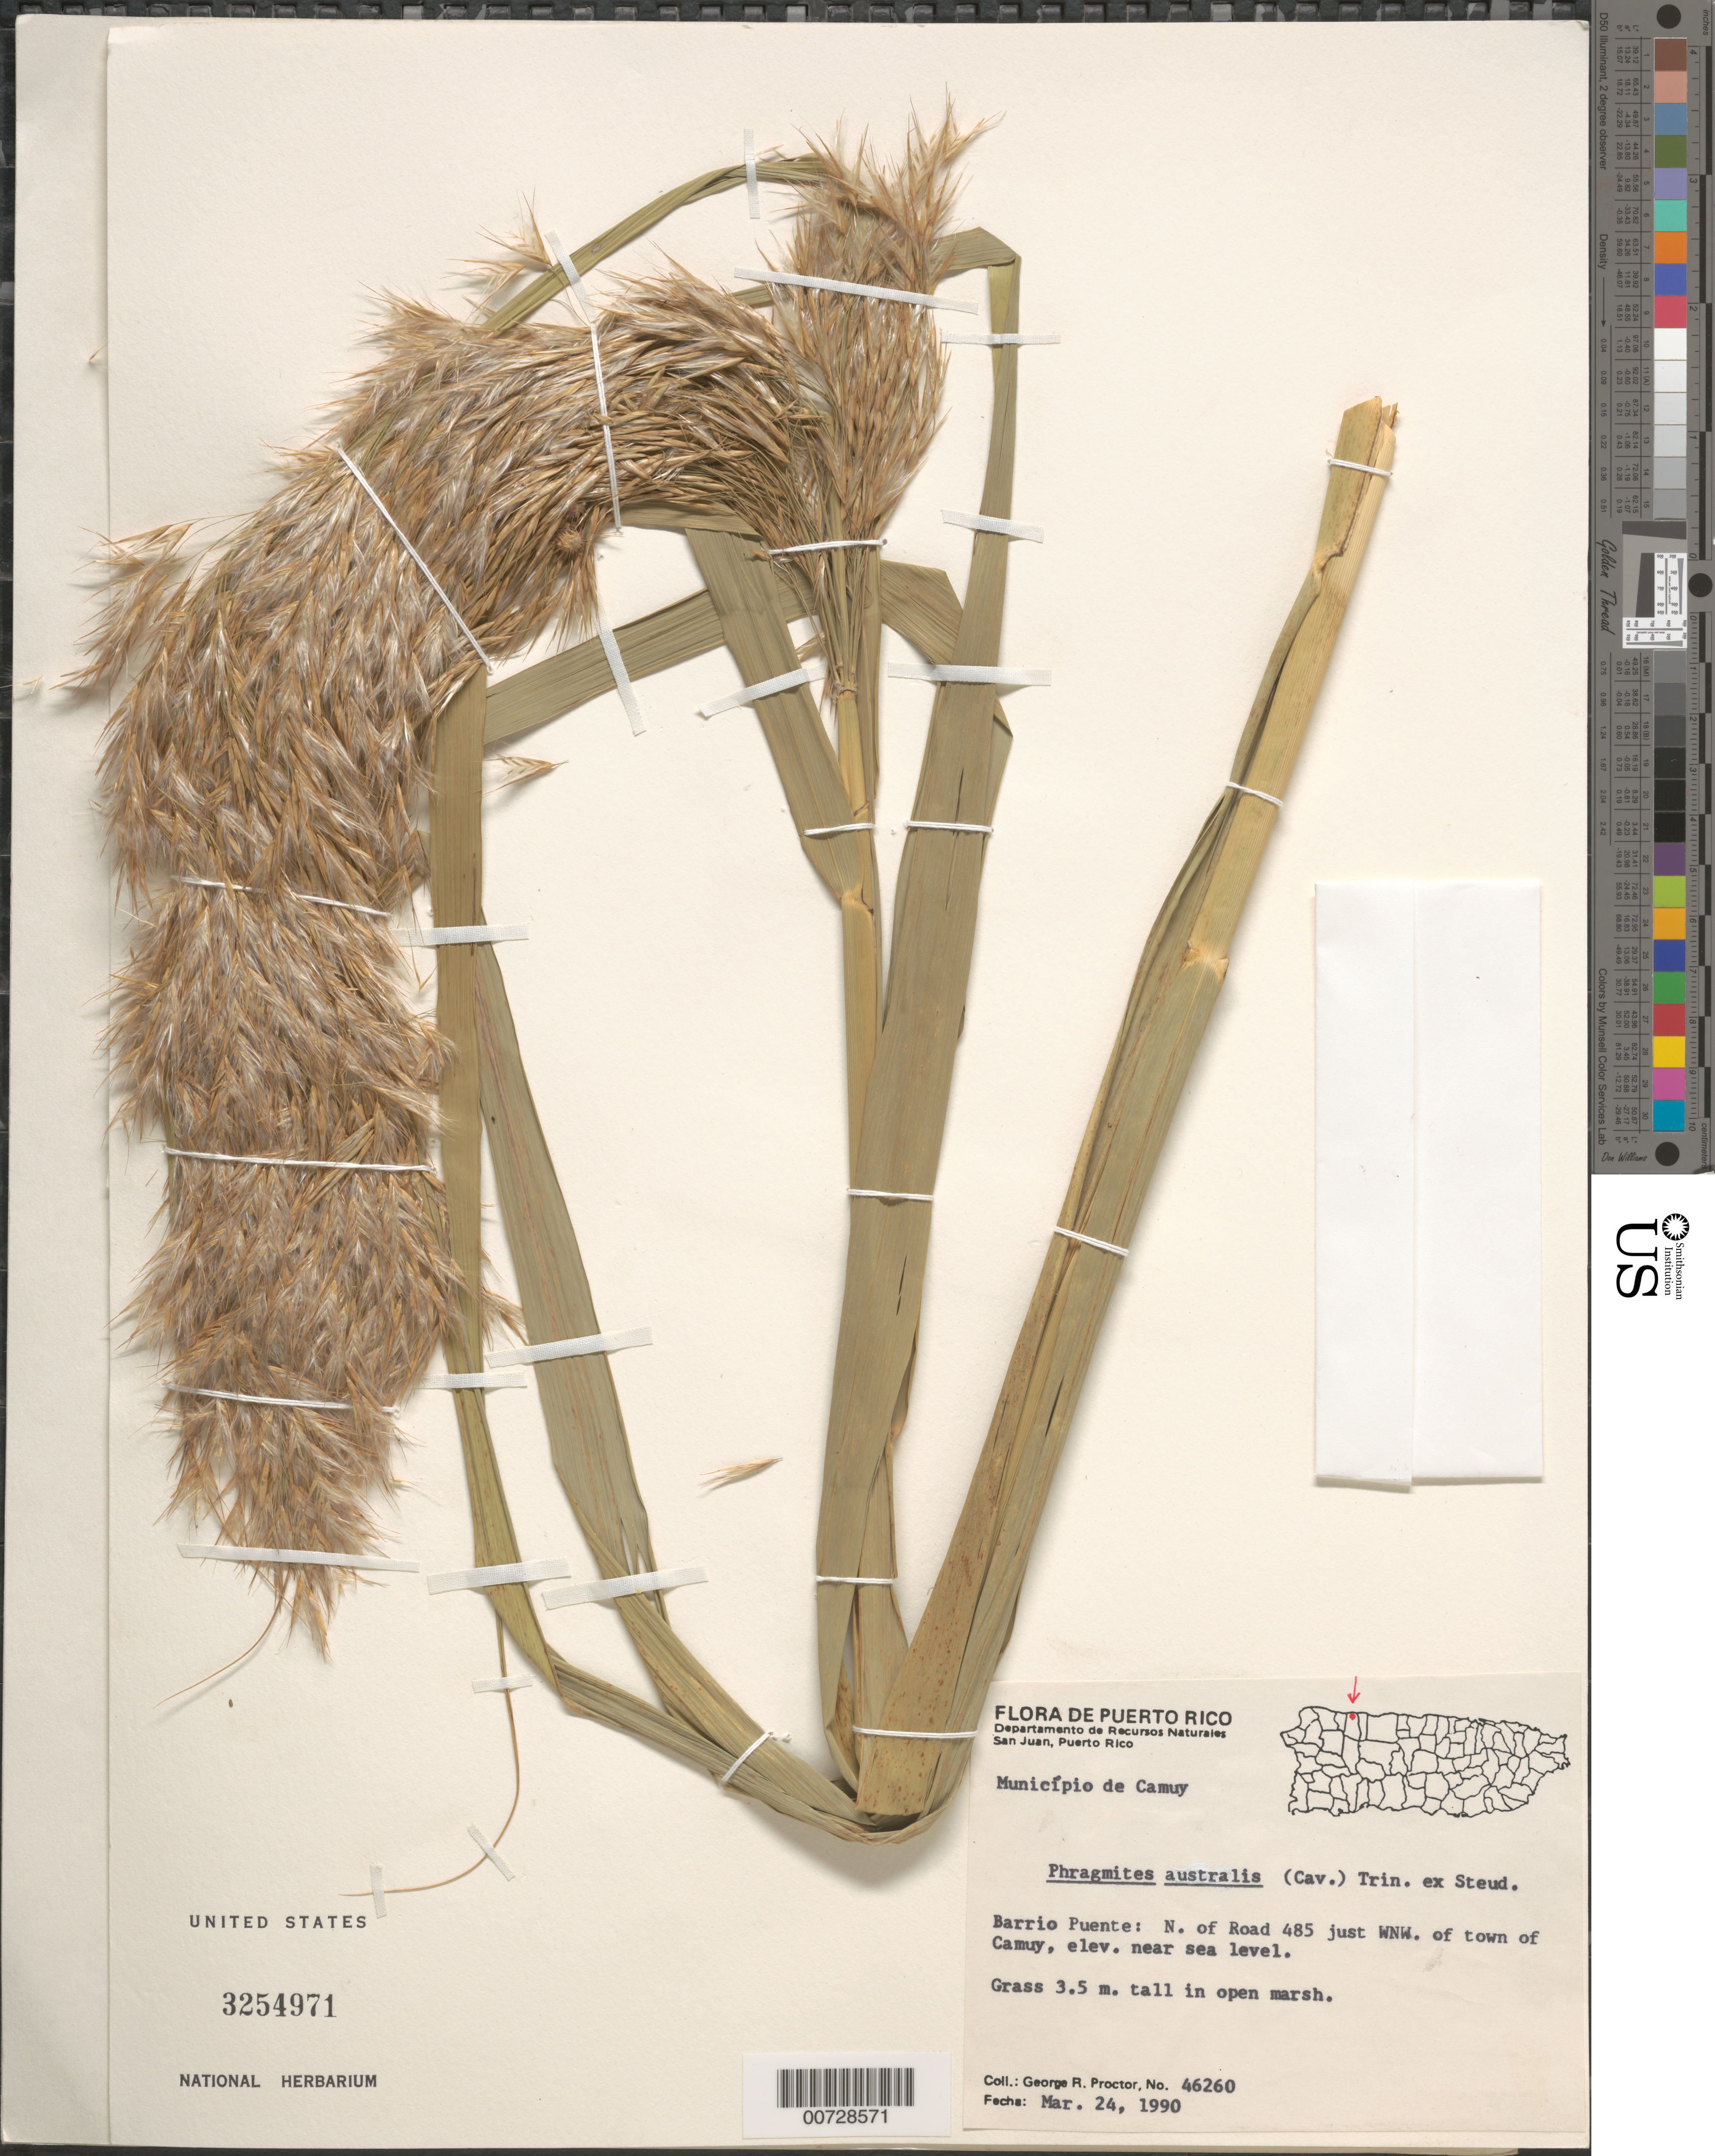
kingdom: Plantae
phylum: Tracheophyta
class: Liliopsida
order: Poales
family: Poaceae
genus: Phragmites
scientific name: Phragmites australis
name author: (Cav.) Trin. ex Steud.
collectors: G. R. Proctor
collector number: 46260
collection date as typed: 24 Mar 1990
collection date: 1990-03-24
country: Puerto Rico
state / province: Camuy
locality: Mun. Camuy, Barrio Puente: N of Road 485 just WNW of town of Camuy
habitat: Open marsh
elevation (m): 0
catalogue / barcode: US 3254971